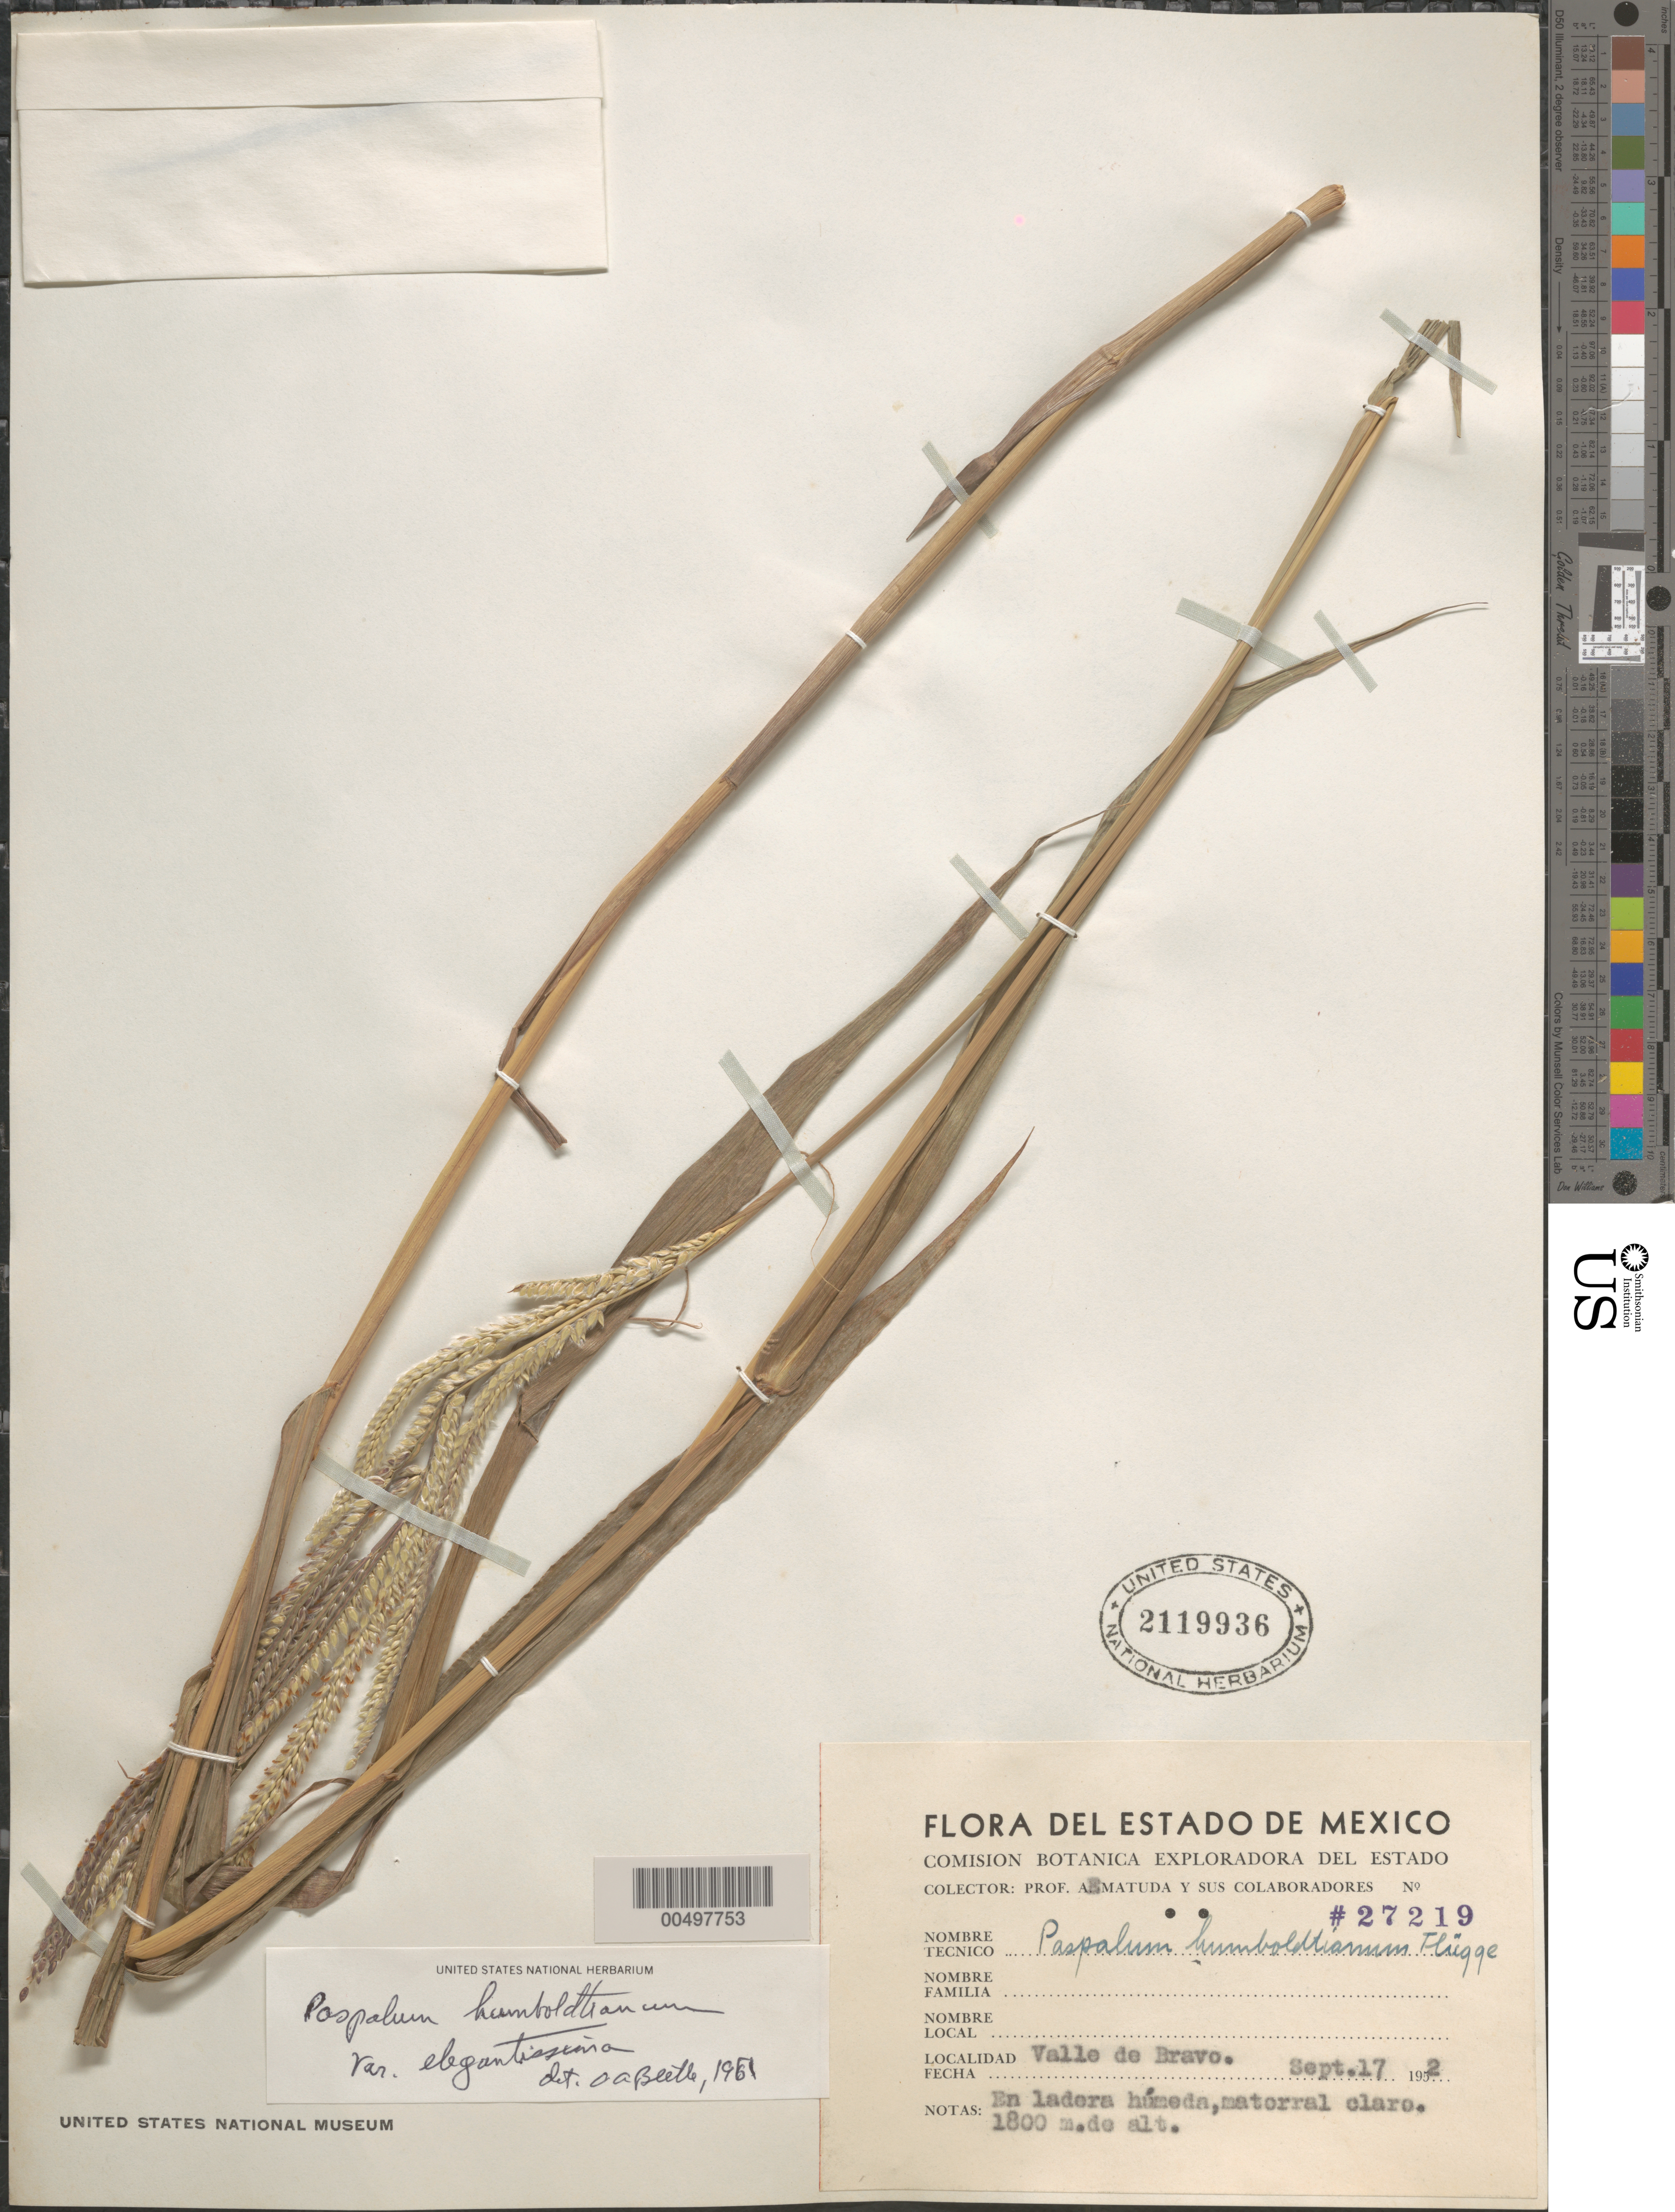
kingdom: Plantae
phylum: Tracheophyta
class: Liliopsida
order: Poales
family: Poaceae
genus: Paspalum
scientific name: Paspalum humboldtianum var. elegantissima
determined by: Beetle, Alan A.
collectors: E. Matuda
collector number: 27219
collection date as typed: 17 Sep 1952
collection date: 1952-09-17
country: Mexico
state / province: México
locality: Valle de Bravo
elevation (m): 1800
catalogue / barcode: US 2119936